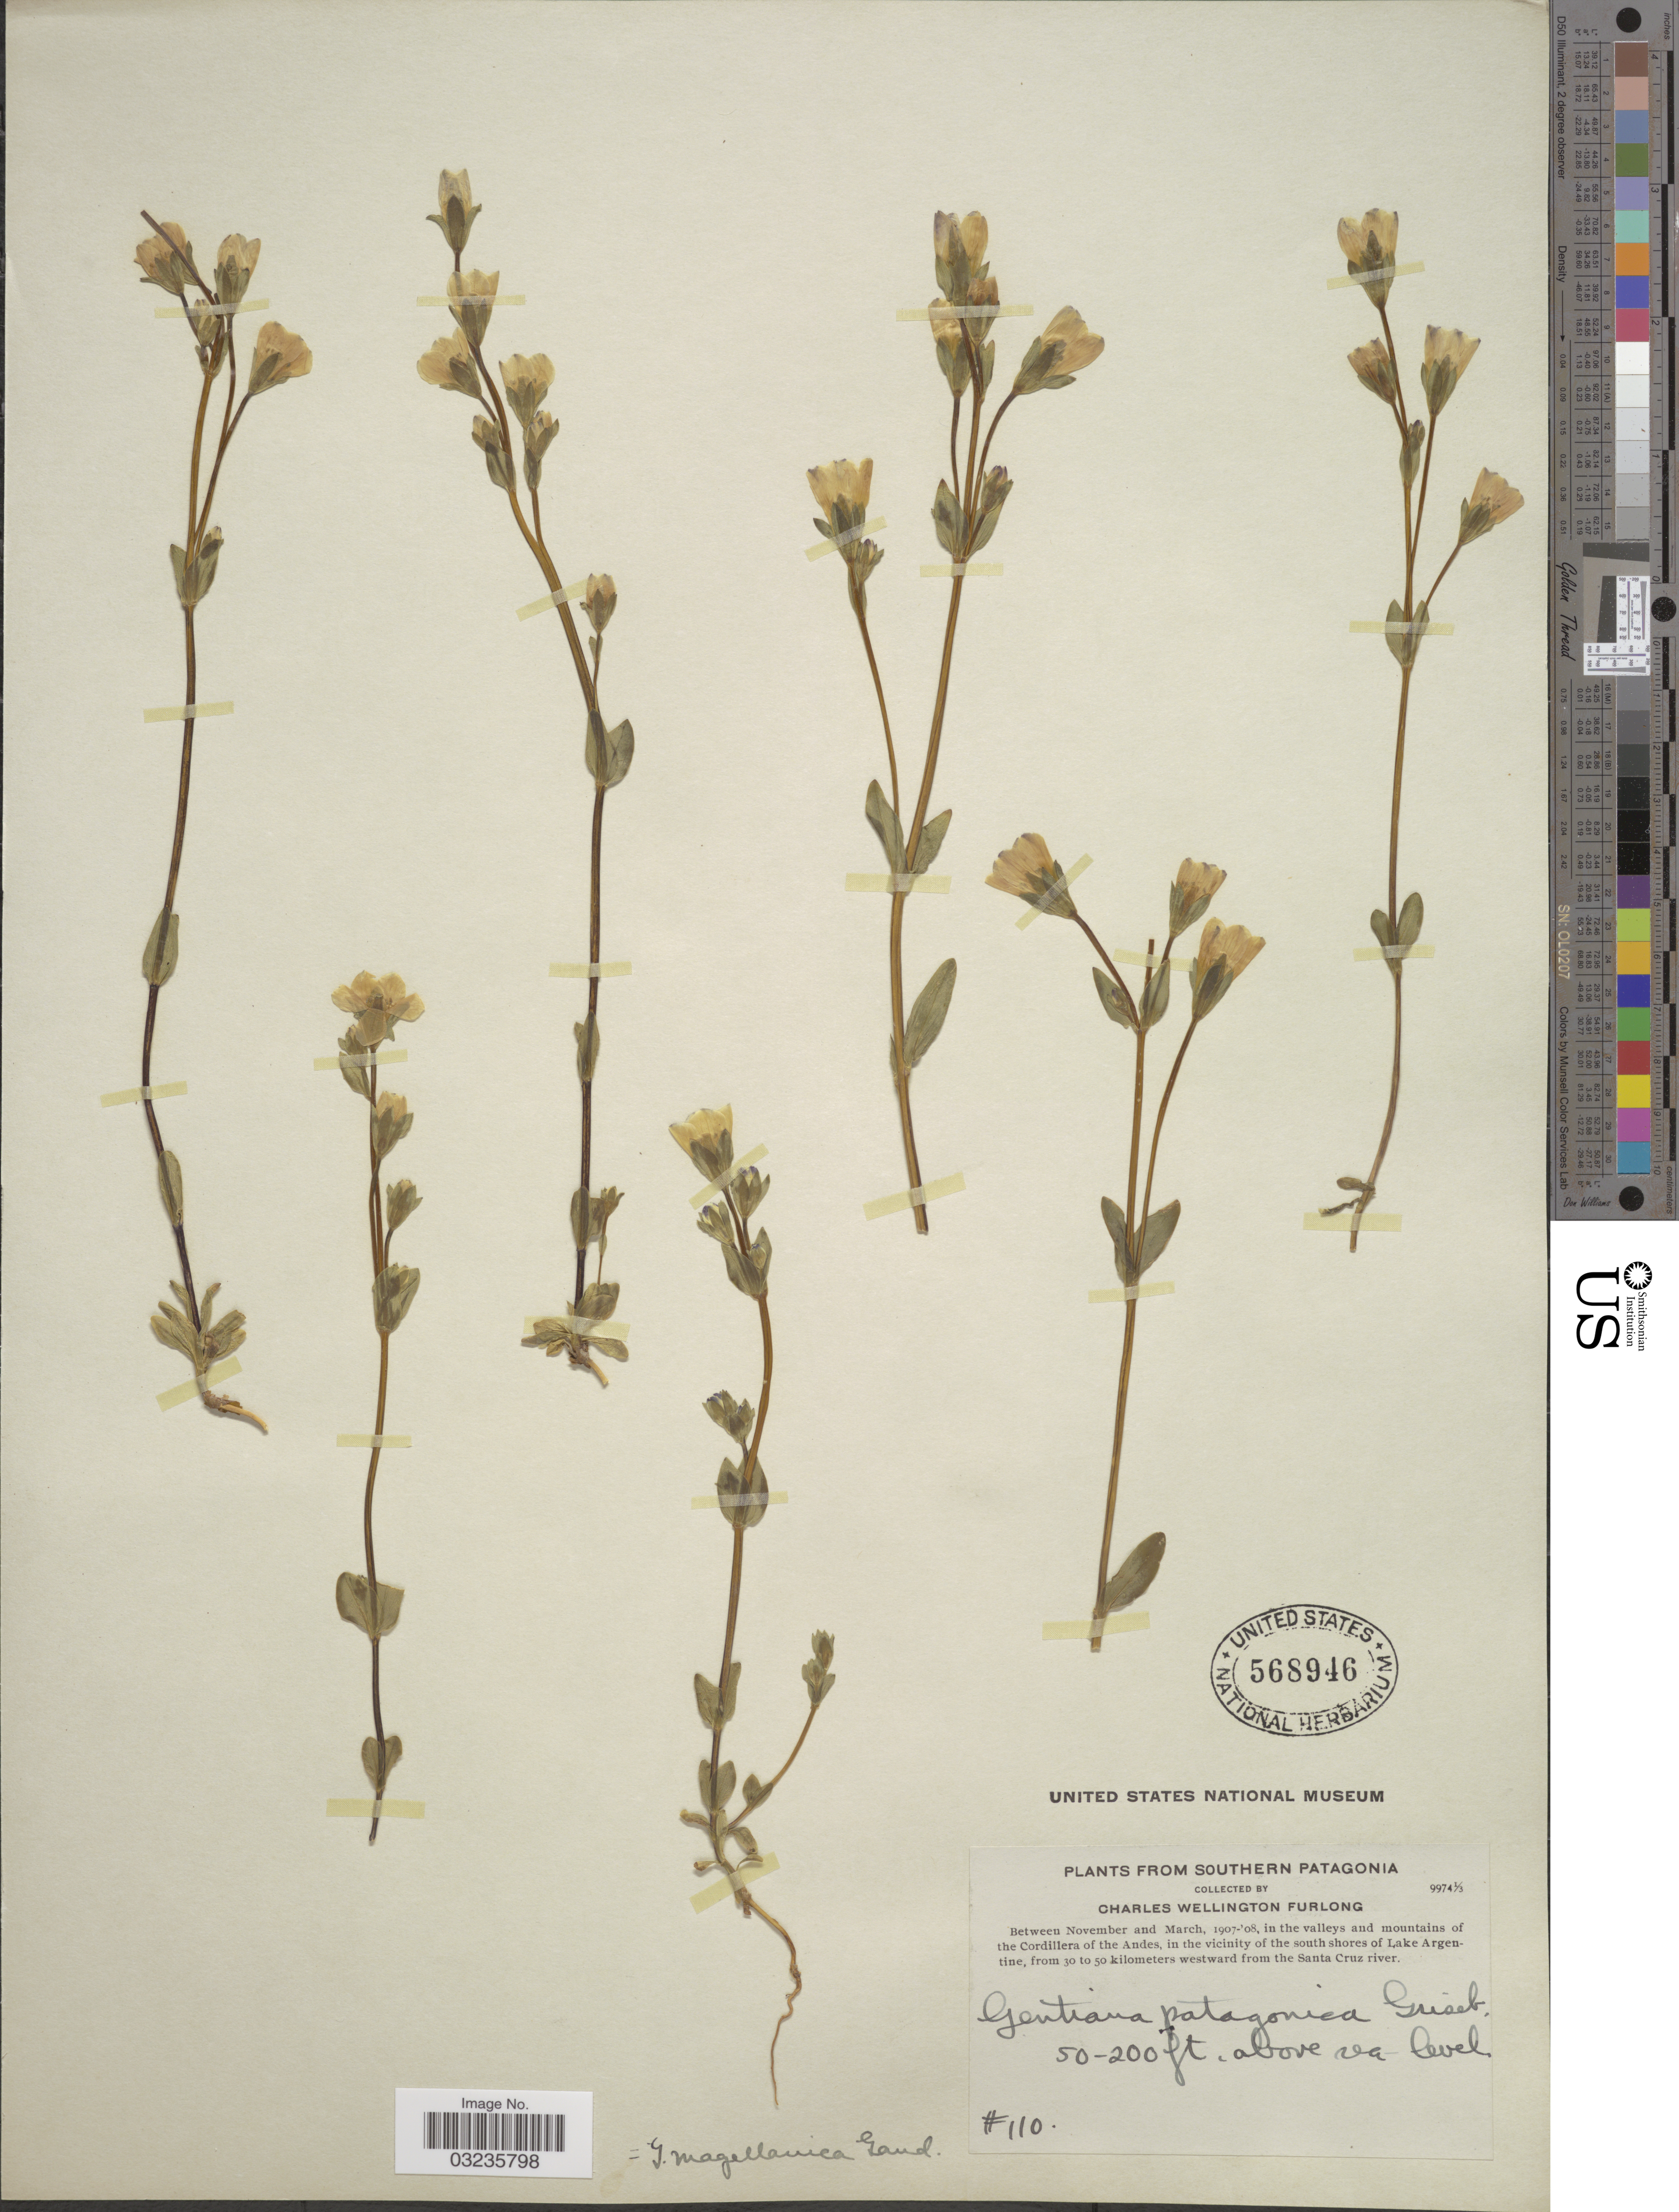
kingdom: Plantae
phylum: Tracheophyta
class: Magnoliopsida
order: Gentianales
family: Gentianaceae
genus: Gentiana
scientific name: Gentiana magellanica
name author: Gaudich.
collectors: C. Furlong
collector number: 110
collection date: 1907-11/1908-03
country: Argentina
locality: Southern Patagonia. In the valleys and mountains of the Cordillera of the Andes, in the vicinity of the south shores of Lake Argentine, from 30 to 50 kilometers westward from the Santa Cruz river.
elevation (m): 15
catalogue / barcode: US 568946